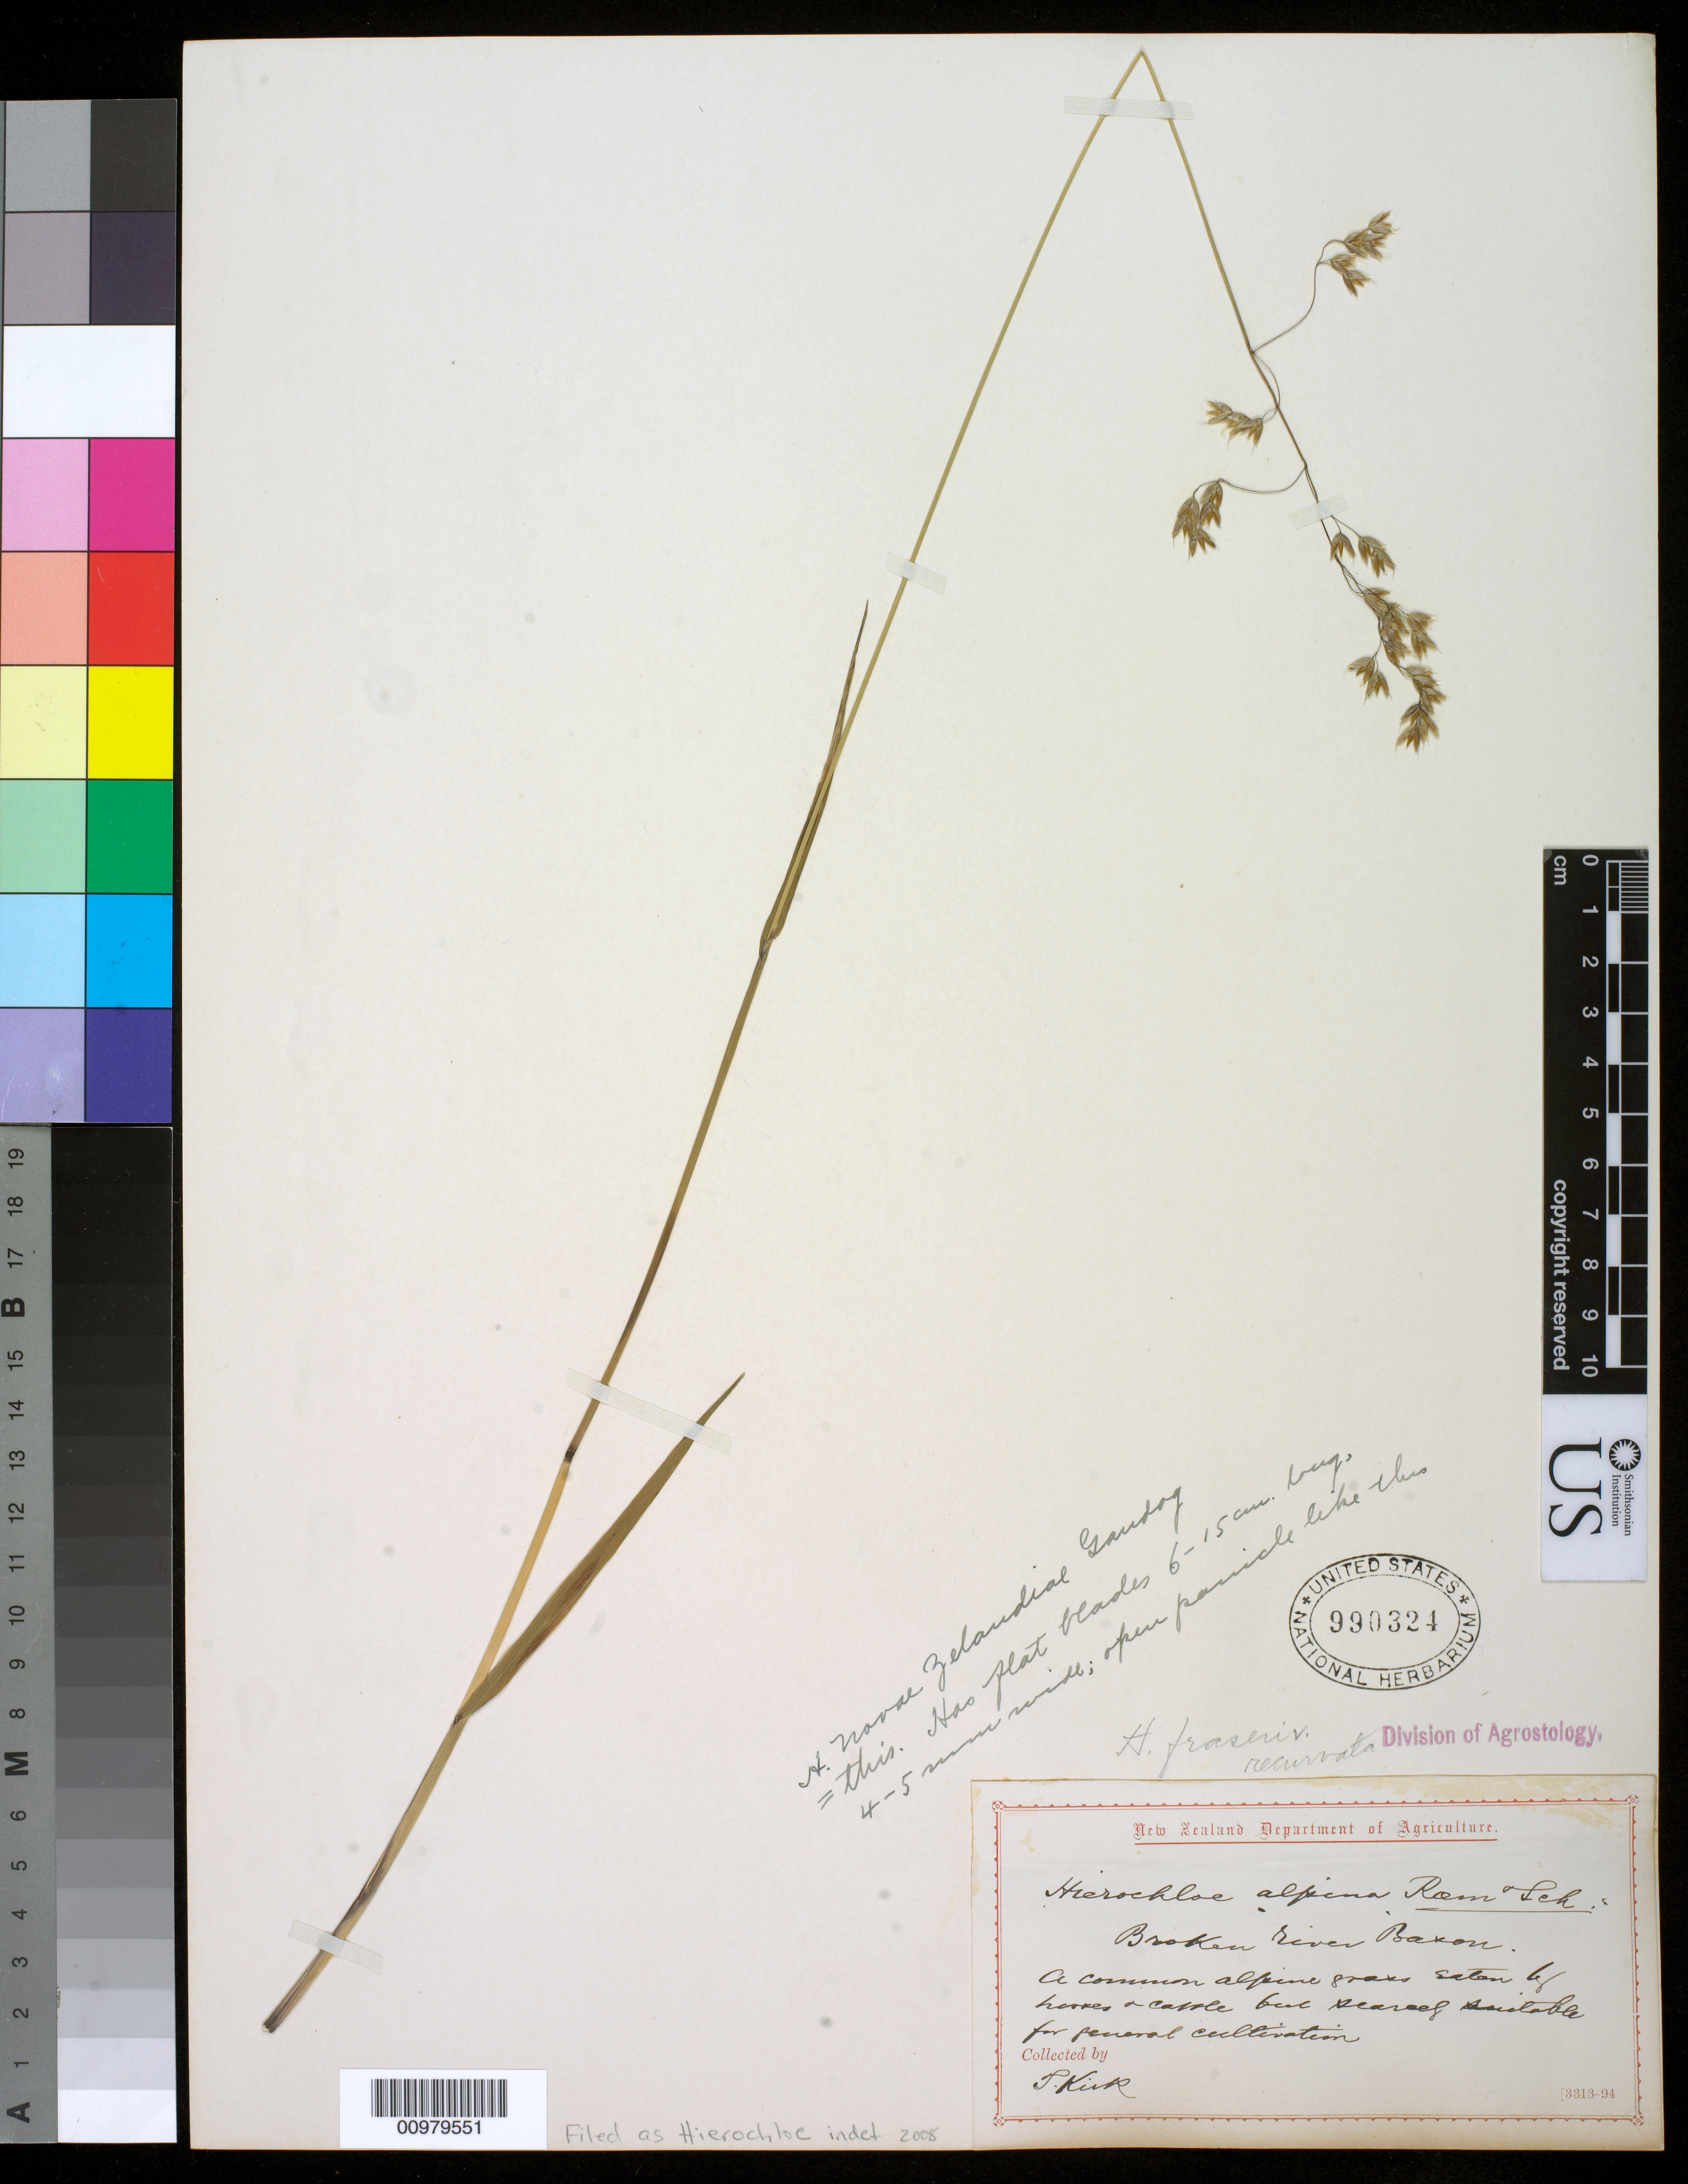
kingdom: Plantae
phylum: Tracheophyta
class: Liliopsida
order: Poales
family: Poaceae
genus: Hierochloe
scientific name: Hierochloe sp.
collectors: T. Kirk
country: New Zealand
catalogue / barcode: US 990324